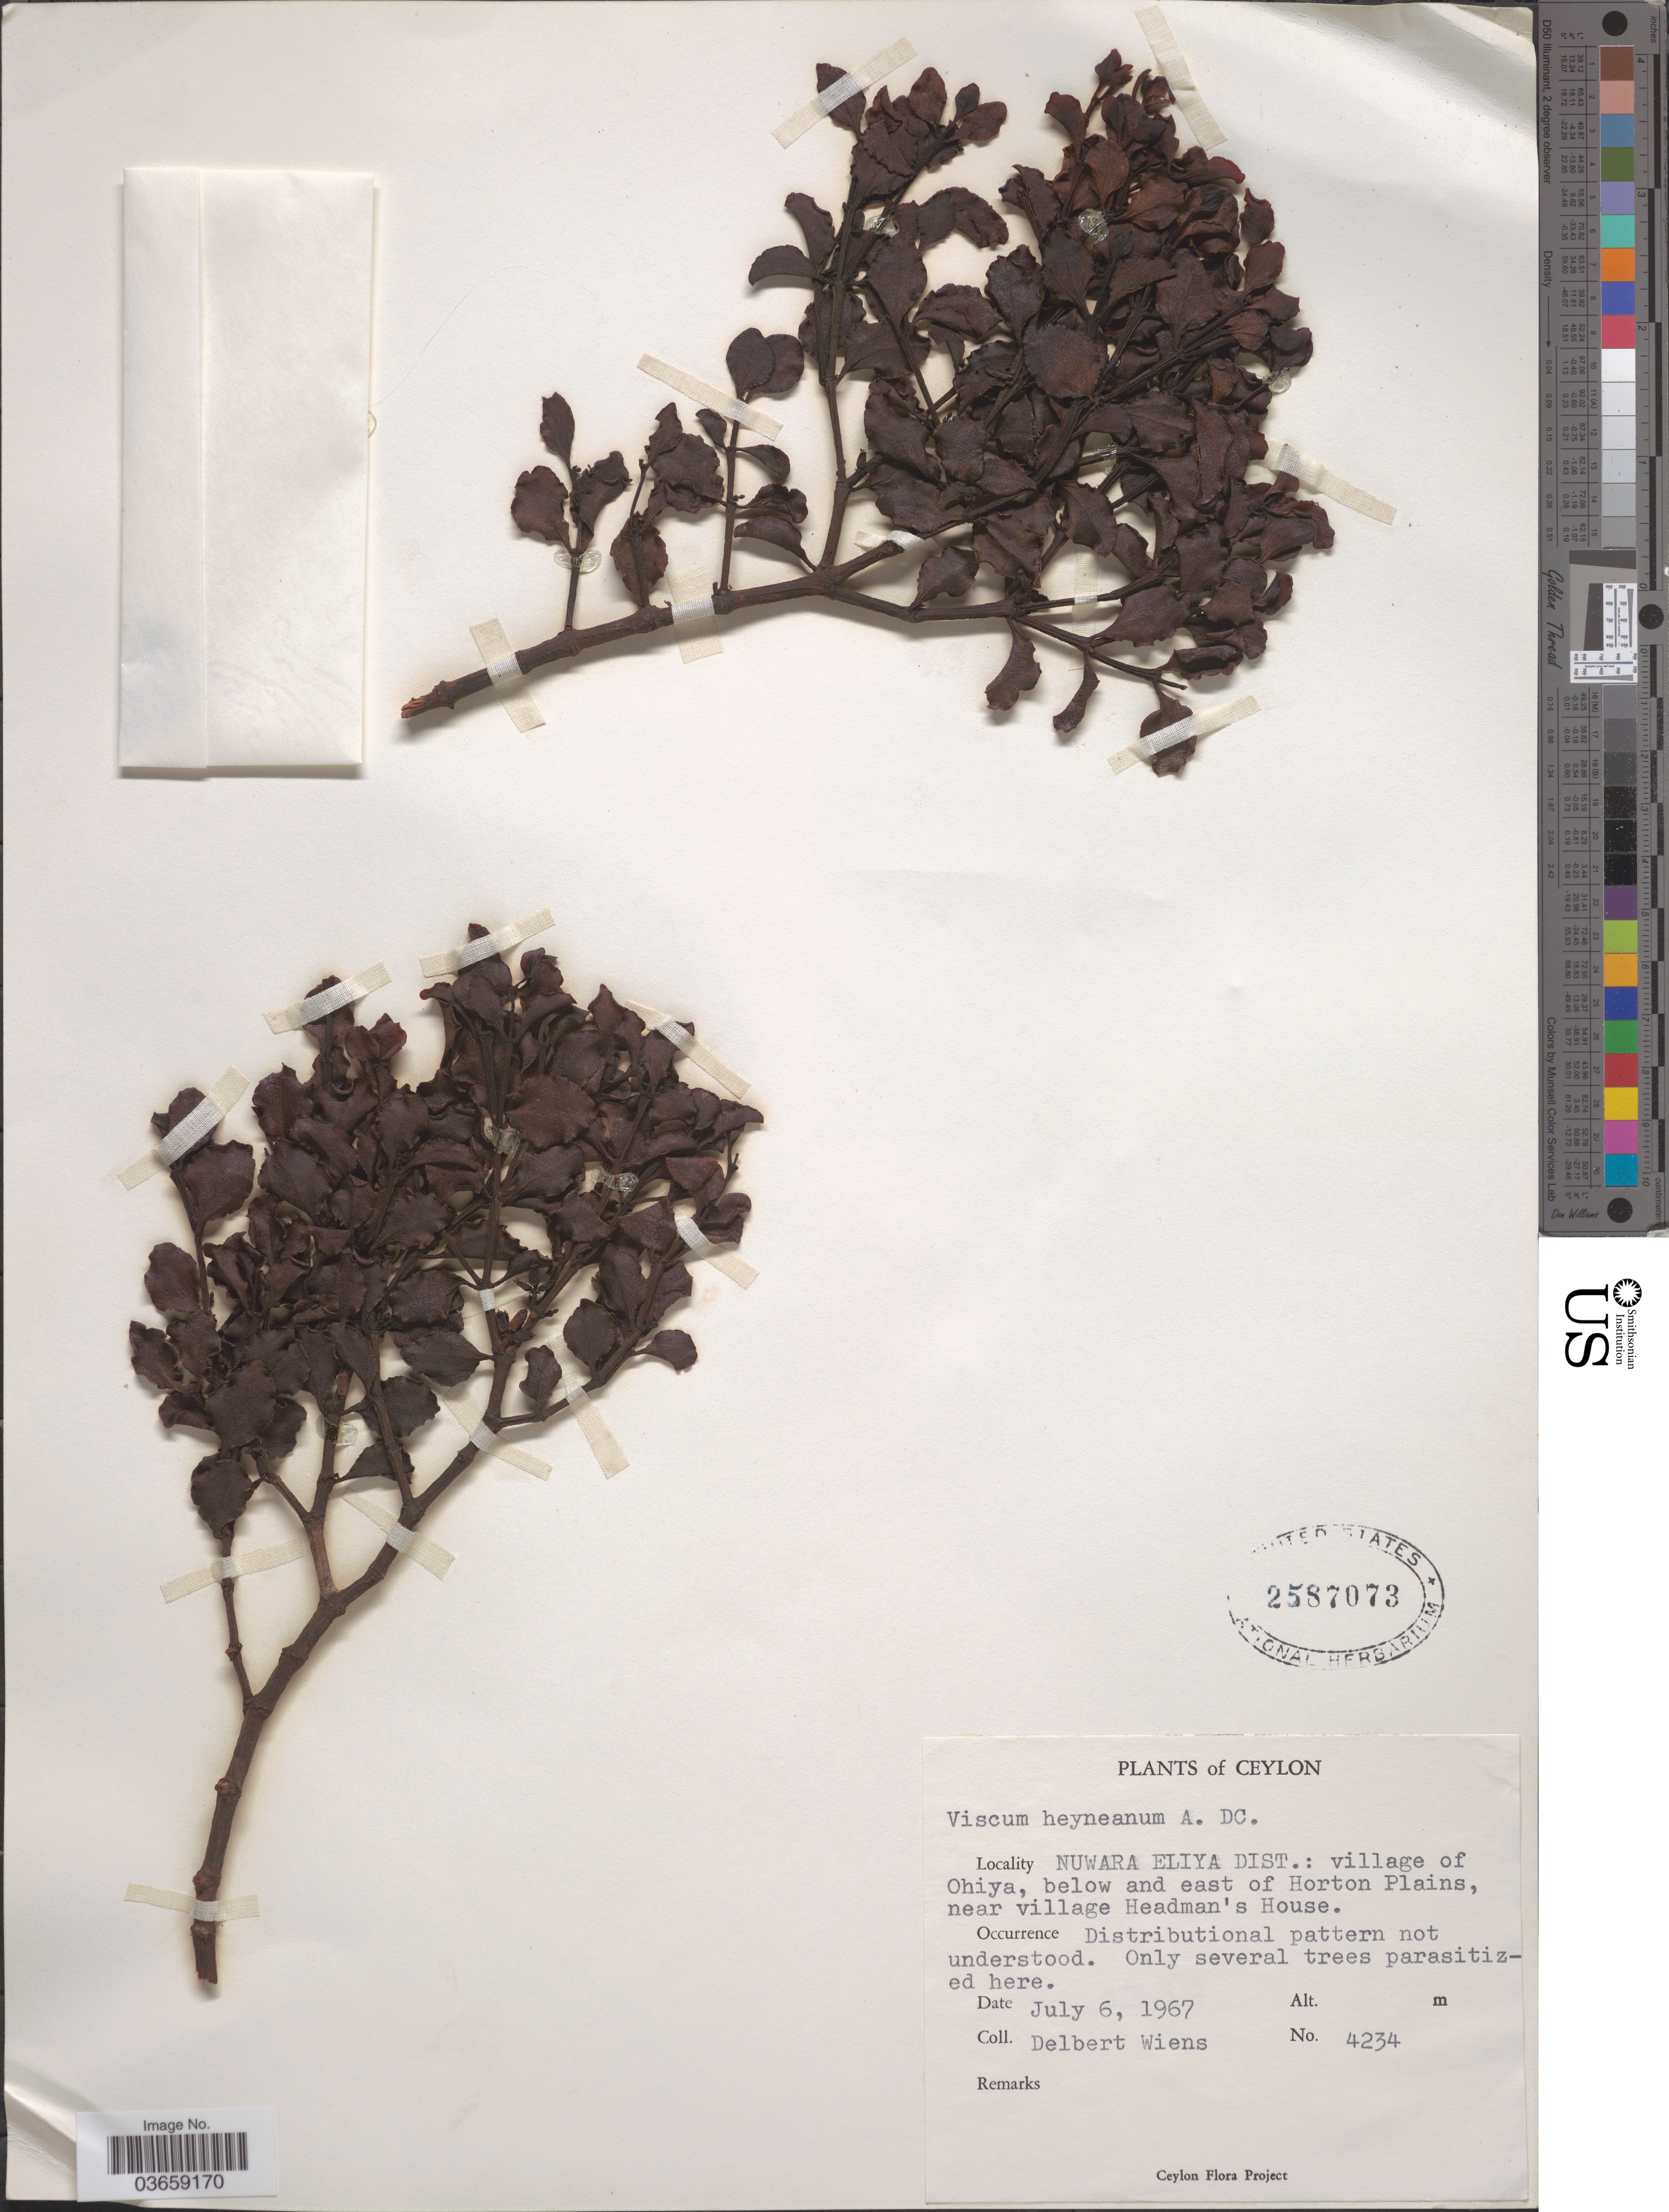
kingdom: Plantae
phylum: Tracheophyta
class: Magnoliopsida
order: Santalales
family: Viscaceae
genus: Viscum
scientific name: Viscum heyneanum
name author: DC.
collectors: D. Wiens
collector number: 4234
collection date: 1967-07-06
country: Sri Lanka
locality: Ceylon. Nuwara Eliya Dist.: village of Ohiya, below and east of Horton Plains, near village Headman's House.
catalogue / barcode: US 2587073